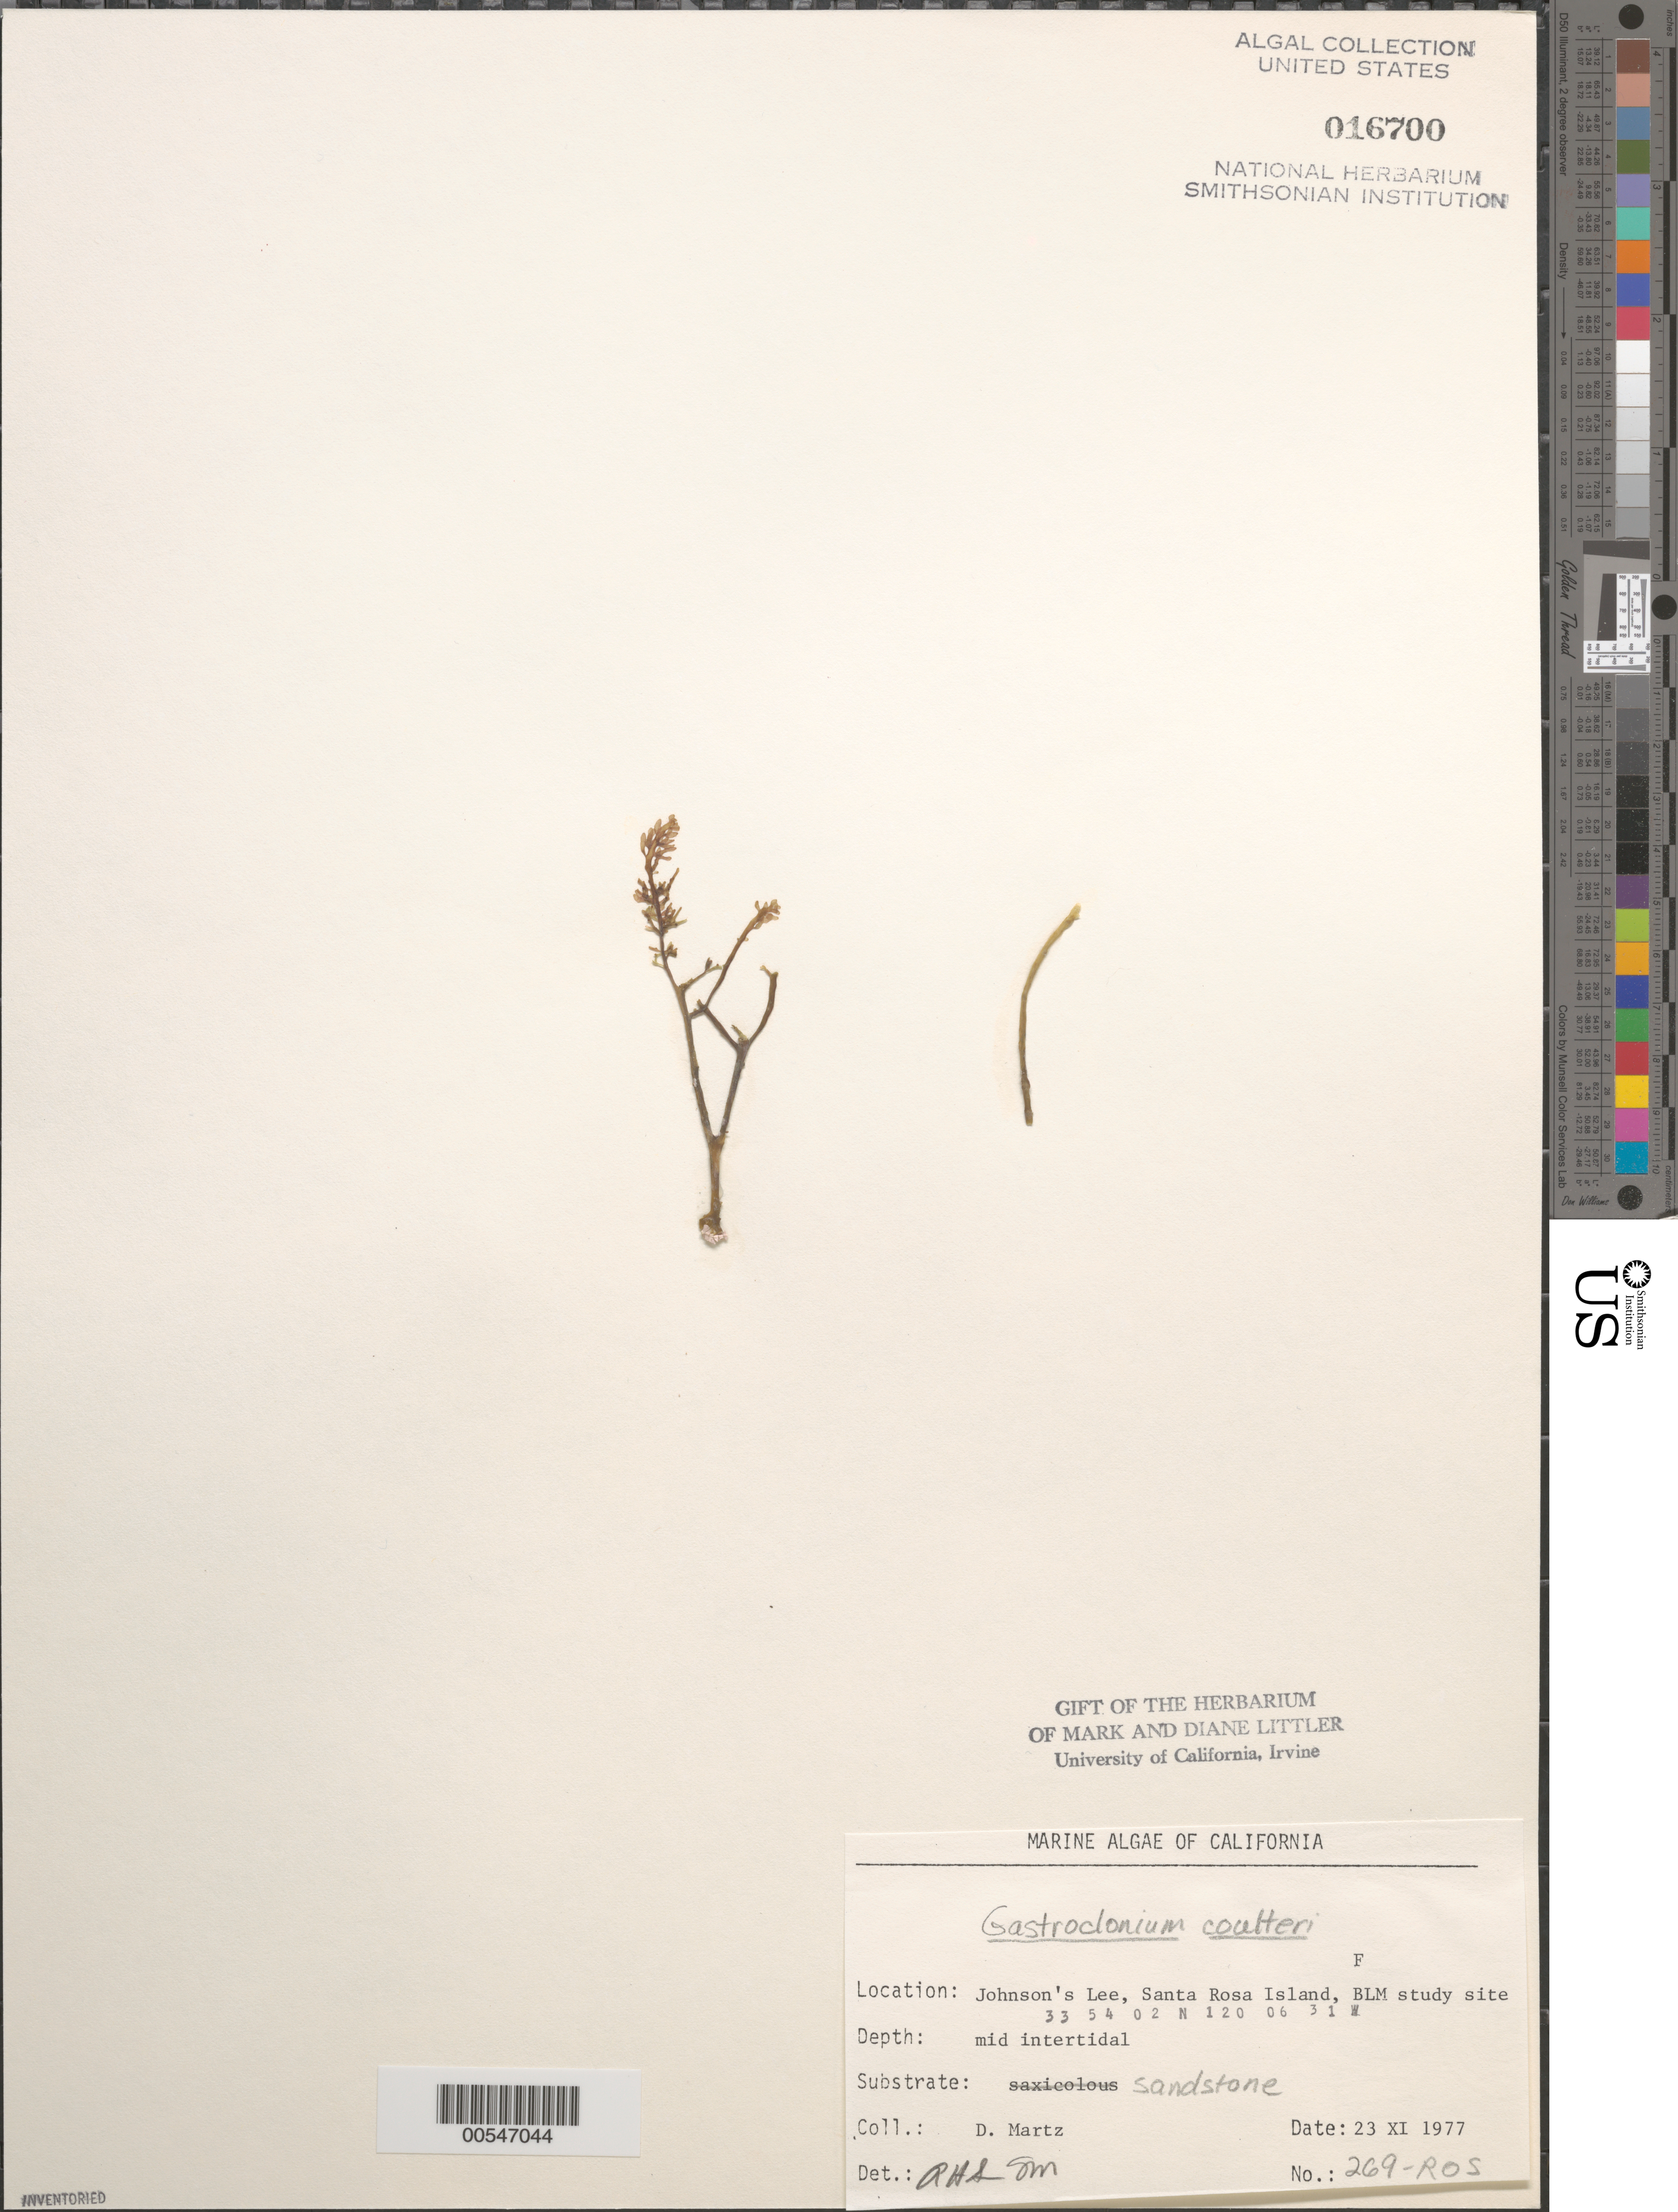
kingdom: Plantae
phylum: Rhodophyta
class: Florideophyceae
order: Rhodymeniales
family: Champiaceae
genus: Neogastroclonium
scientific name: Neogastroclonium subarticulatum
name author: (Turner) L. Le Gall et al.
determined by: Algae name updating Project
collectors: D. Martz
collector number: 269-ros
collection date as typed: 23 Nov 1977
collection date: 1977-11-23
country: United States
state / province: California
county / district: Santa Barbara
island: Santa Rosa Island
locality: Johnson's Lee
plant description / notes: BLM-SOCALBIGHT Rocky Intertidal Survey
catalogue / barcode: US 16700